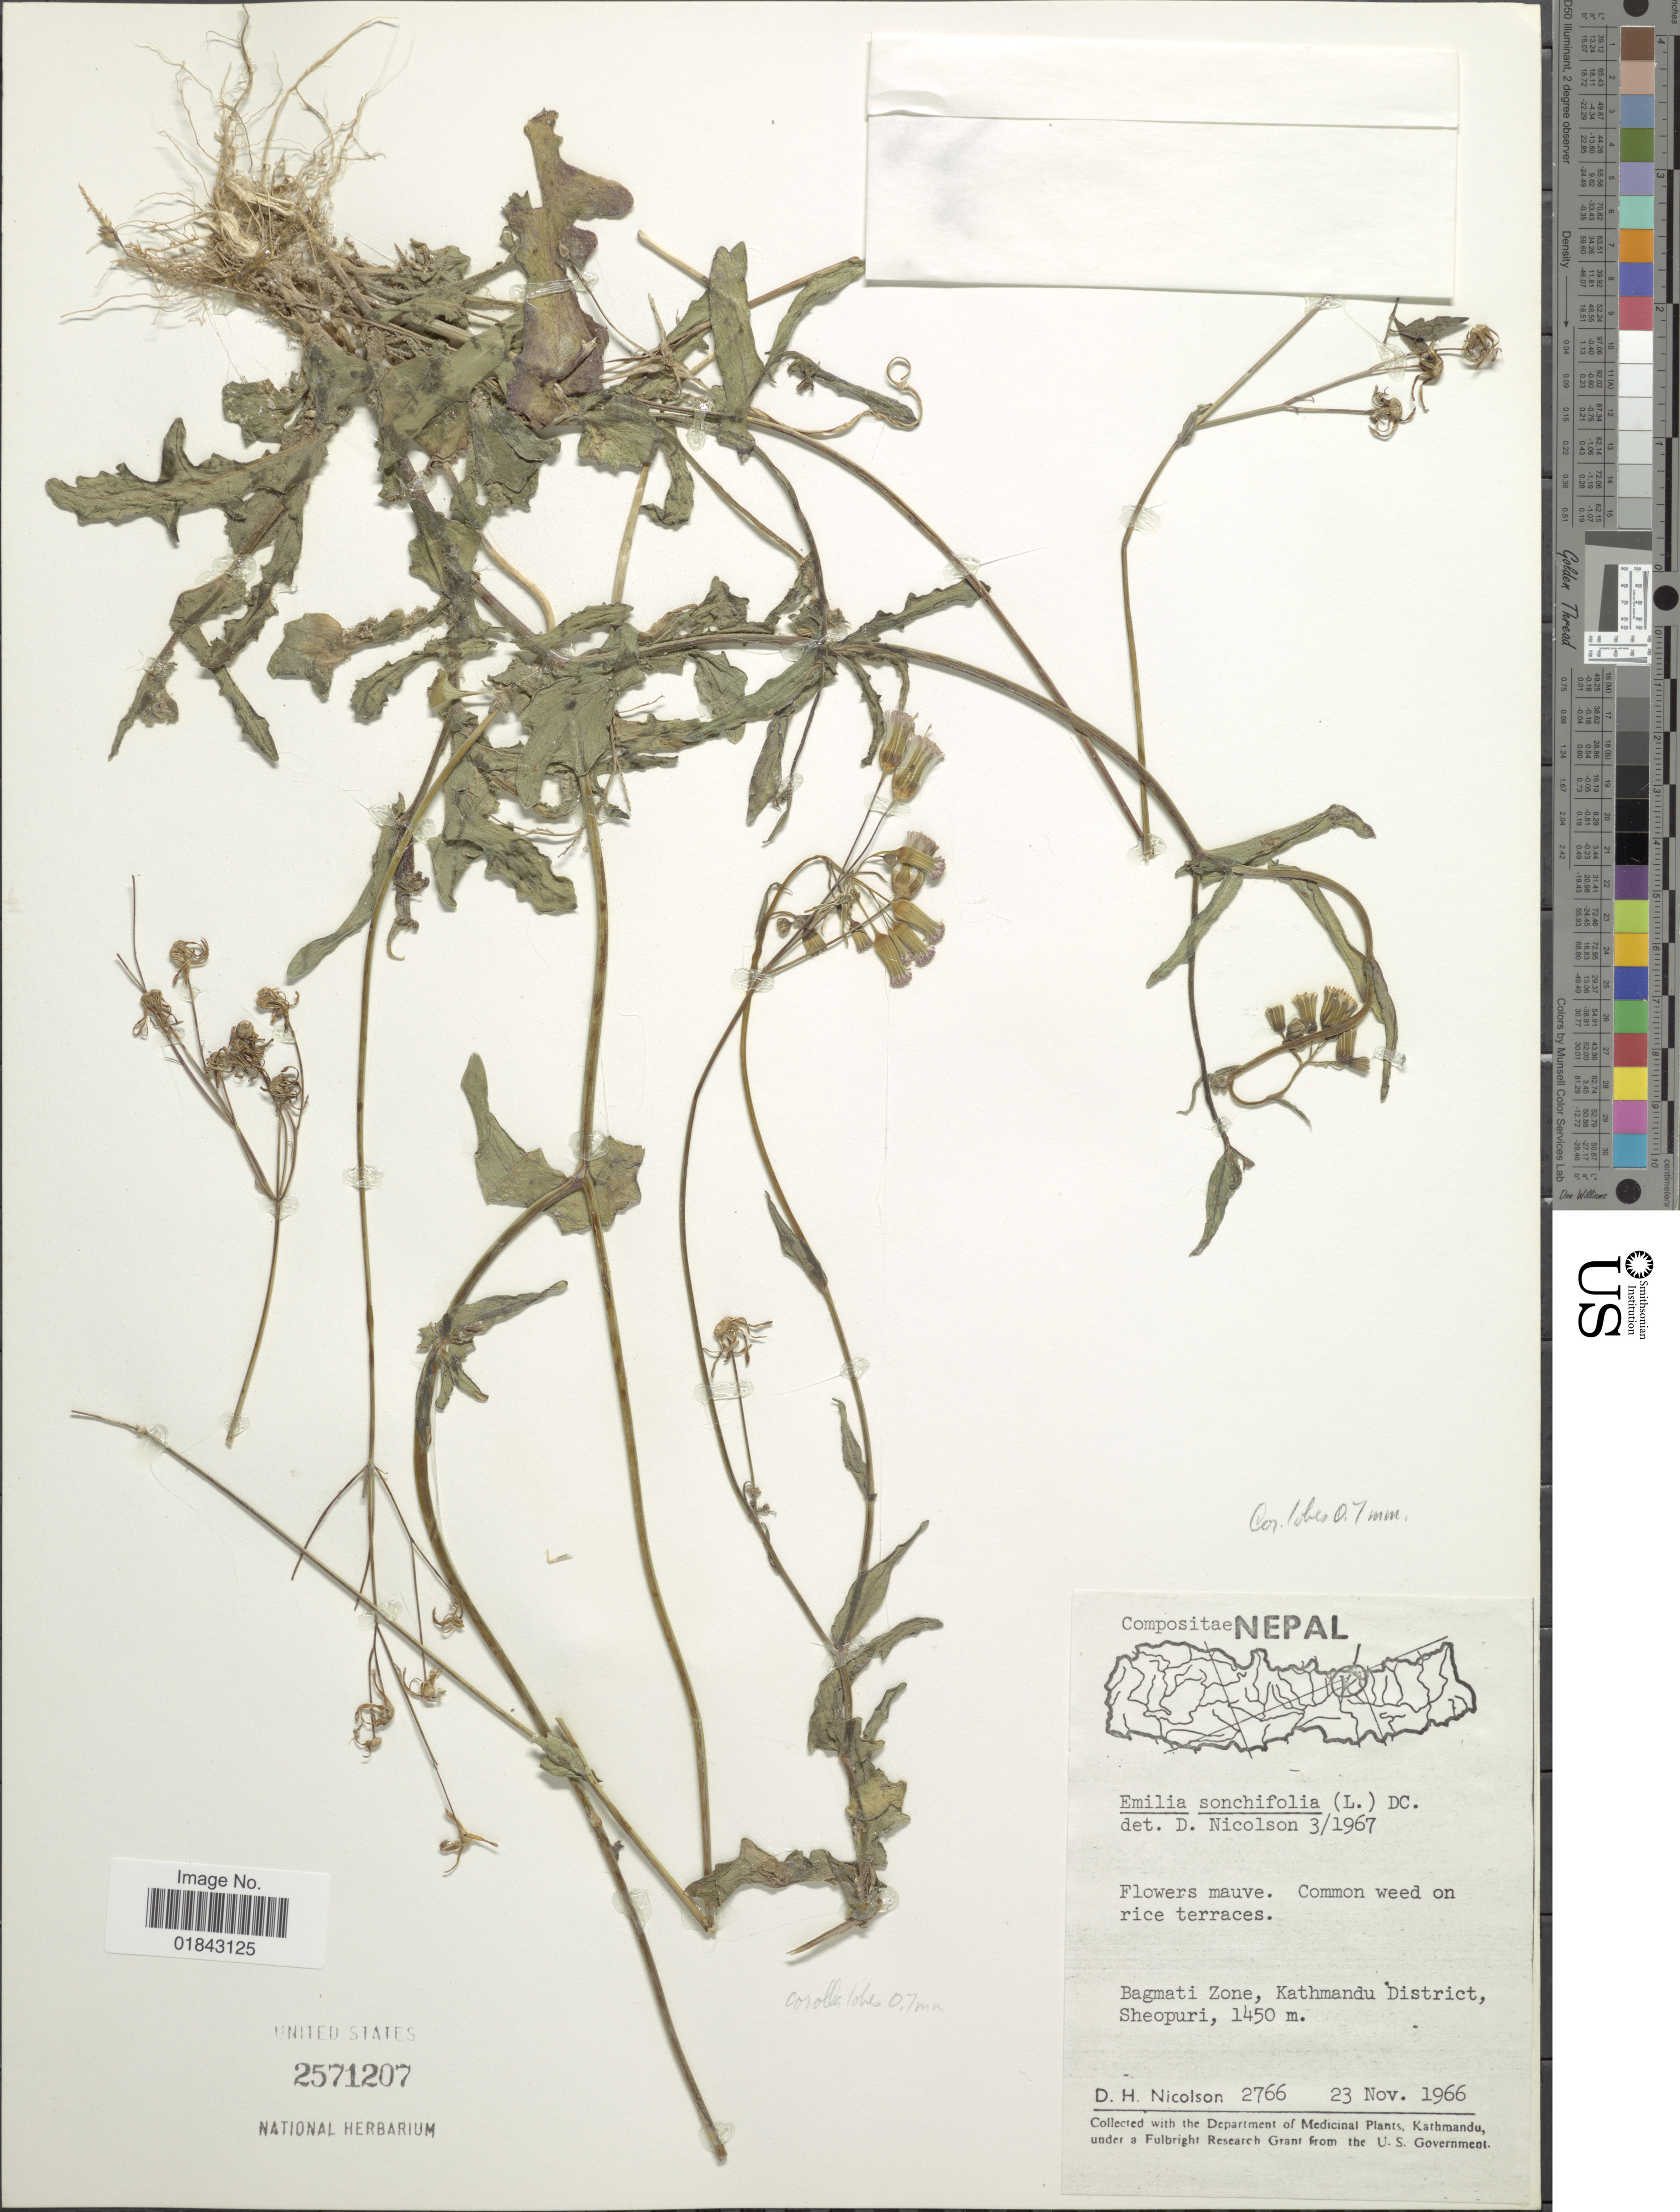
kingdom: Plantae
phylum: Tracheophyta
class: Magnoliopsida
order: Asterales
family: Asteraceae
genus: Emilia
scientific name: Emilia sonchifolia var. sonchifolia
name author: (L.) DC.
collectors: D. H. Nicolson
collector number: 2766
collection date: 1966-11-23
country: Nepal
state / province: Bagmati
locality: Common weed on rice terraces, Bagmati Zone, Kathmandu District, Sheopuri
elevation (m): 1450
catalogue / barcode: US 2571207